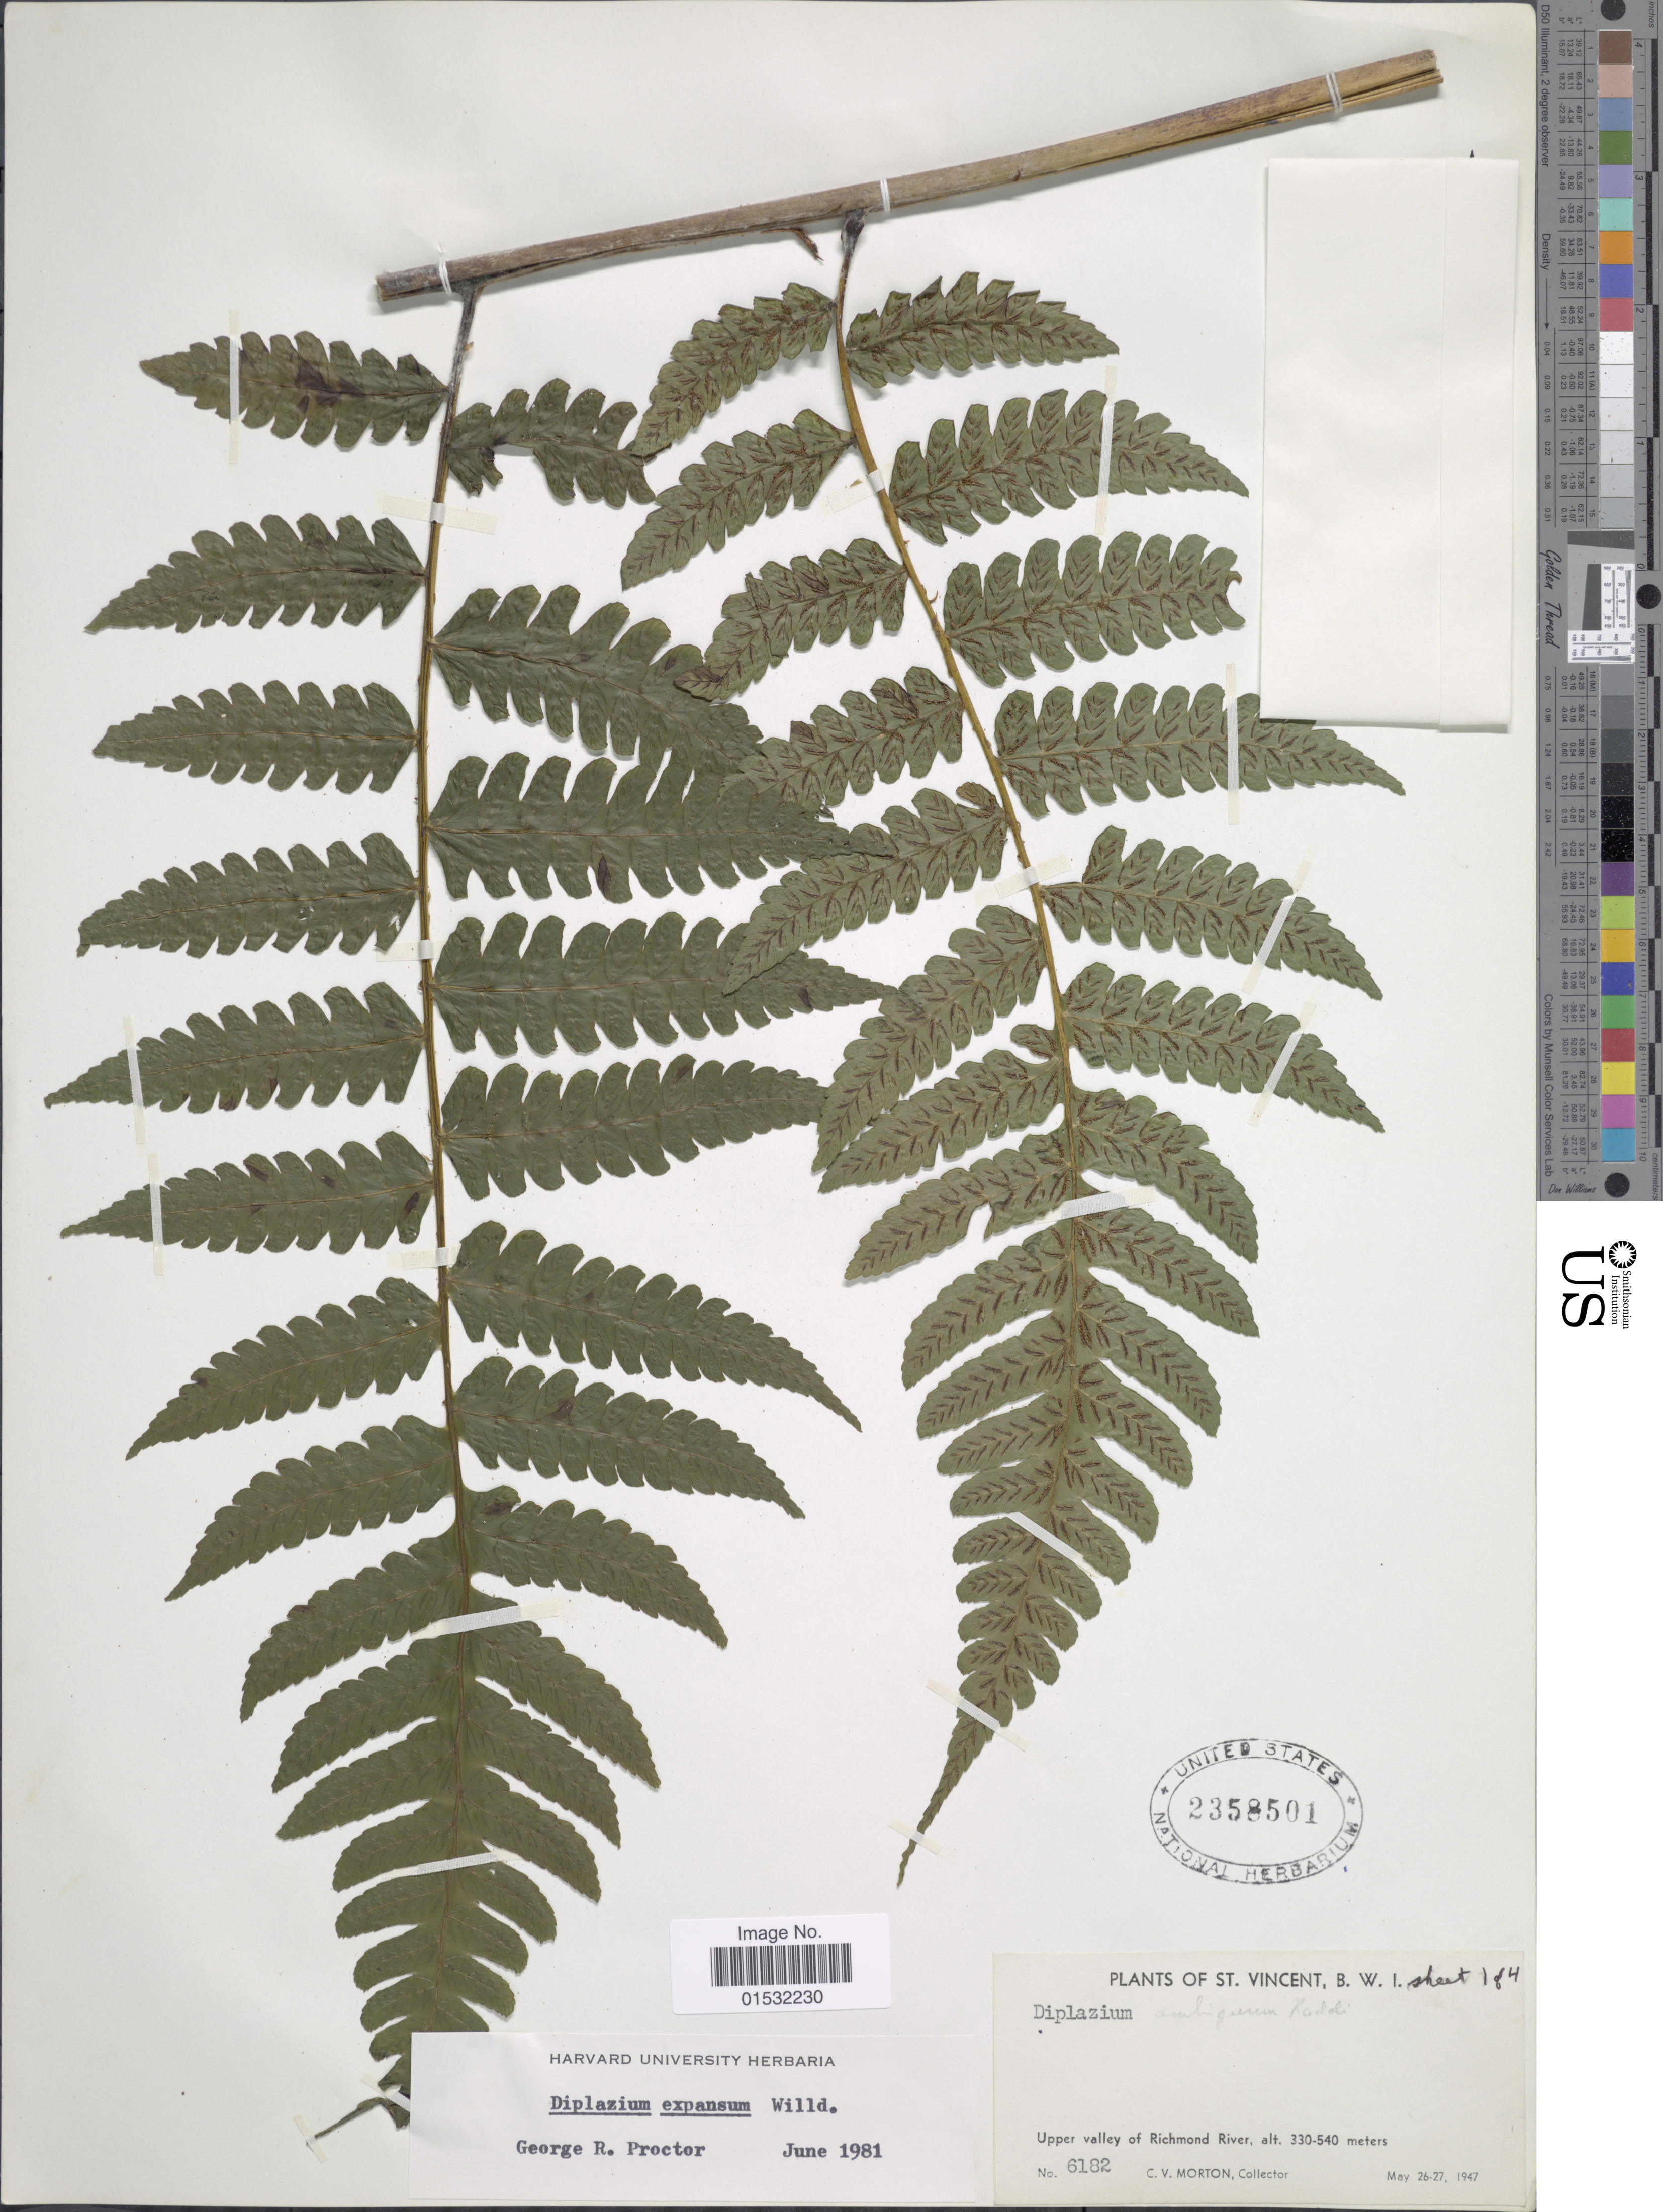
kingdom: Plantae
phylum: Tracheophyta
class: Polypodiopsida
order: Polypodiales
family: Athyriaceae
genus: Diplazium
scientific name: Diplazium expansum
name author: Willd.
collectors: C. V. Morton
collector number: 6182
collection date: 1947-05-26/1947-05-27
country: St. Vincent - Grenadines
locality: B. W. I. Upper valley of Richmond River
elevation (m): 330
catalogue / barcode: US 2358501